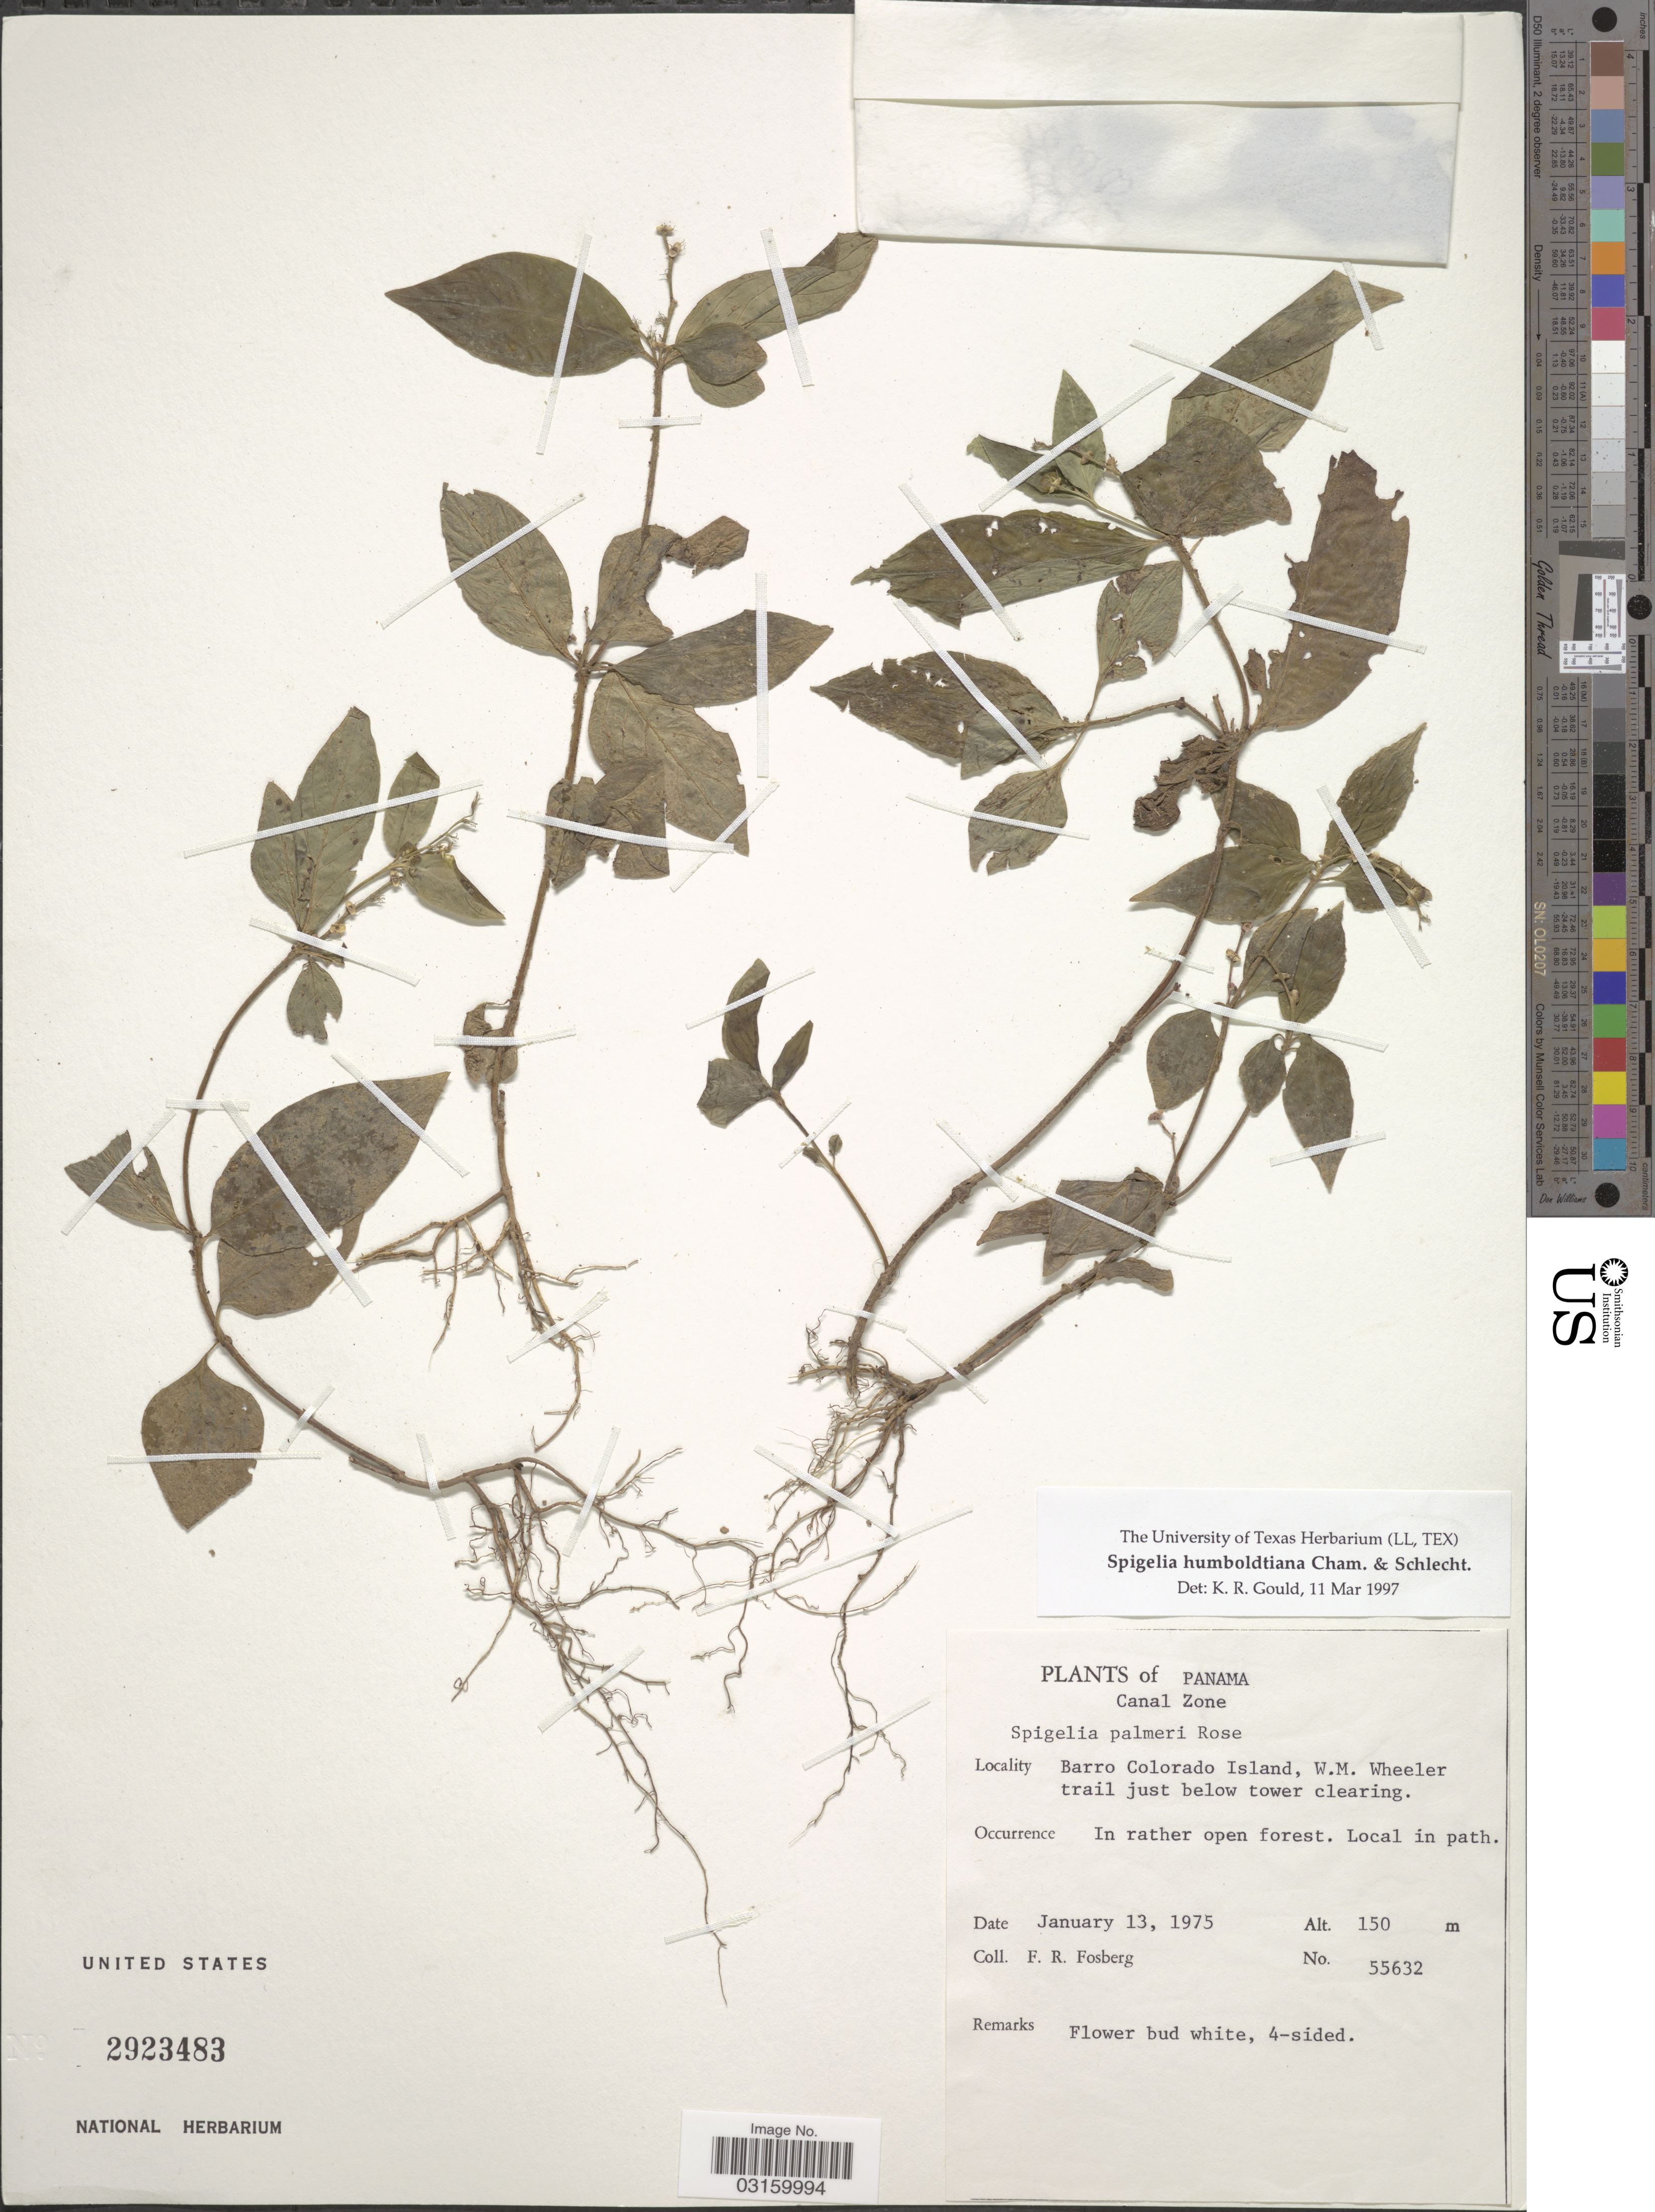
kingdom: Plantae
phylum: Tracheophyta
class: Magnoliopsida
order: Gentianales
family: Loganiaceae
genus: Spigelia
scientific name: Spigelia humboldtiana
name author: Cham. & Schltdl.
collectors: F. R. Fosberg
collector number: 55632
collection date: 1975-01-13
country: Panama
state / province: Panamá Oeste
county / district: Canal Zone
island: Barro Colorado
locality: Canal Zone, Barro Colorado Island, W.M. Wheeler trail just below tower clearing.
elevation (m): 150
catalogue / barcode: US 2923483